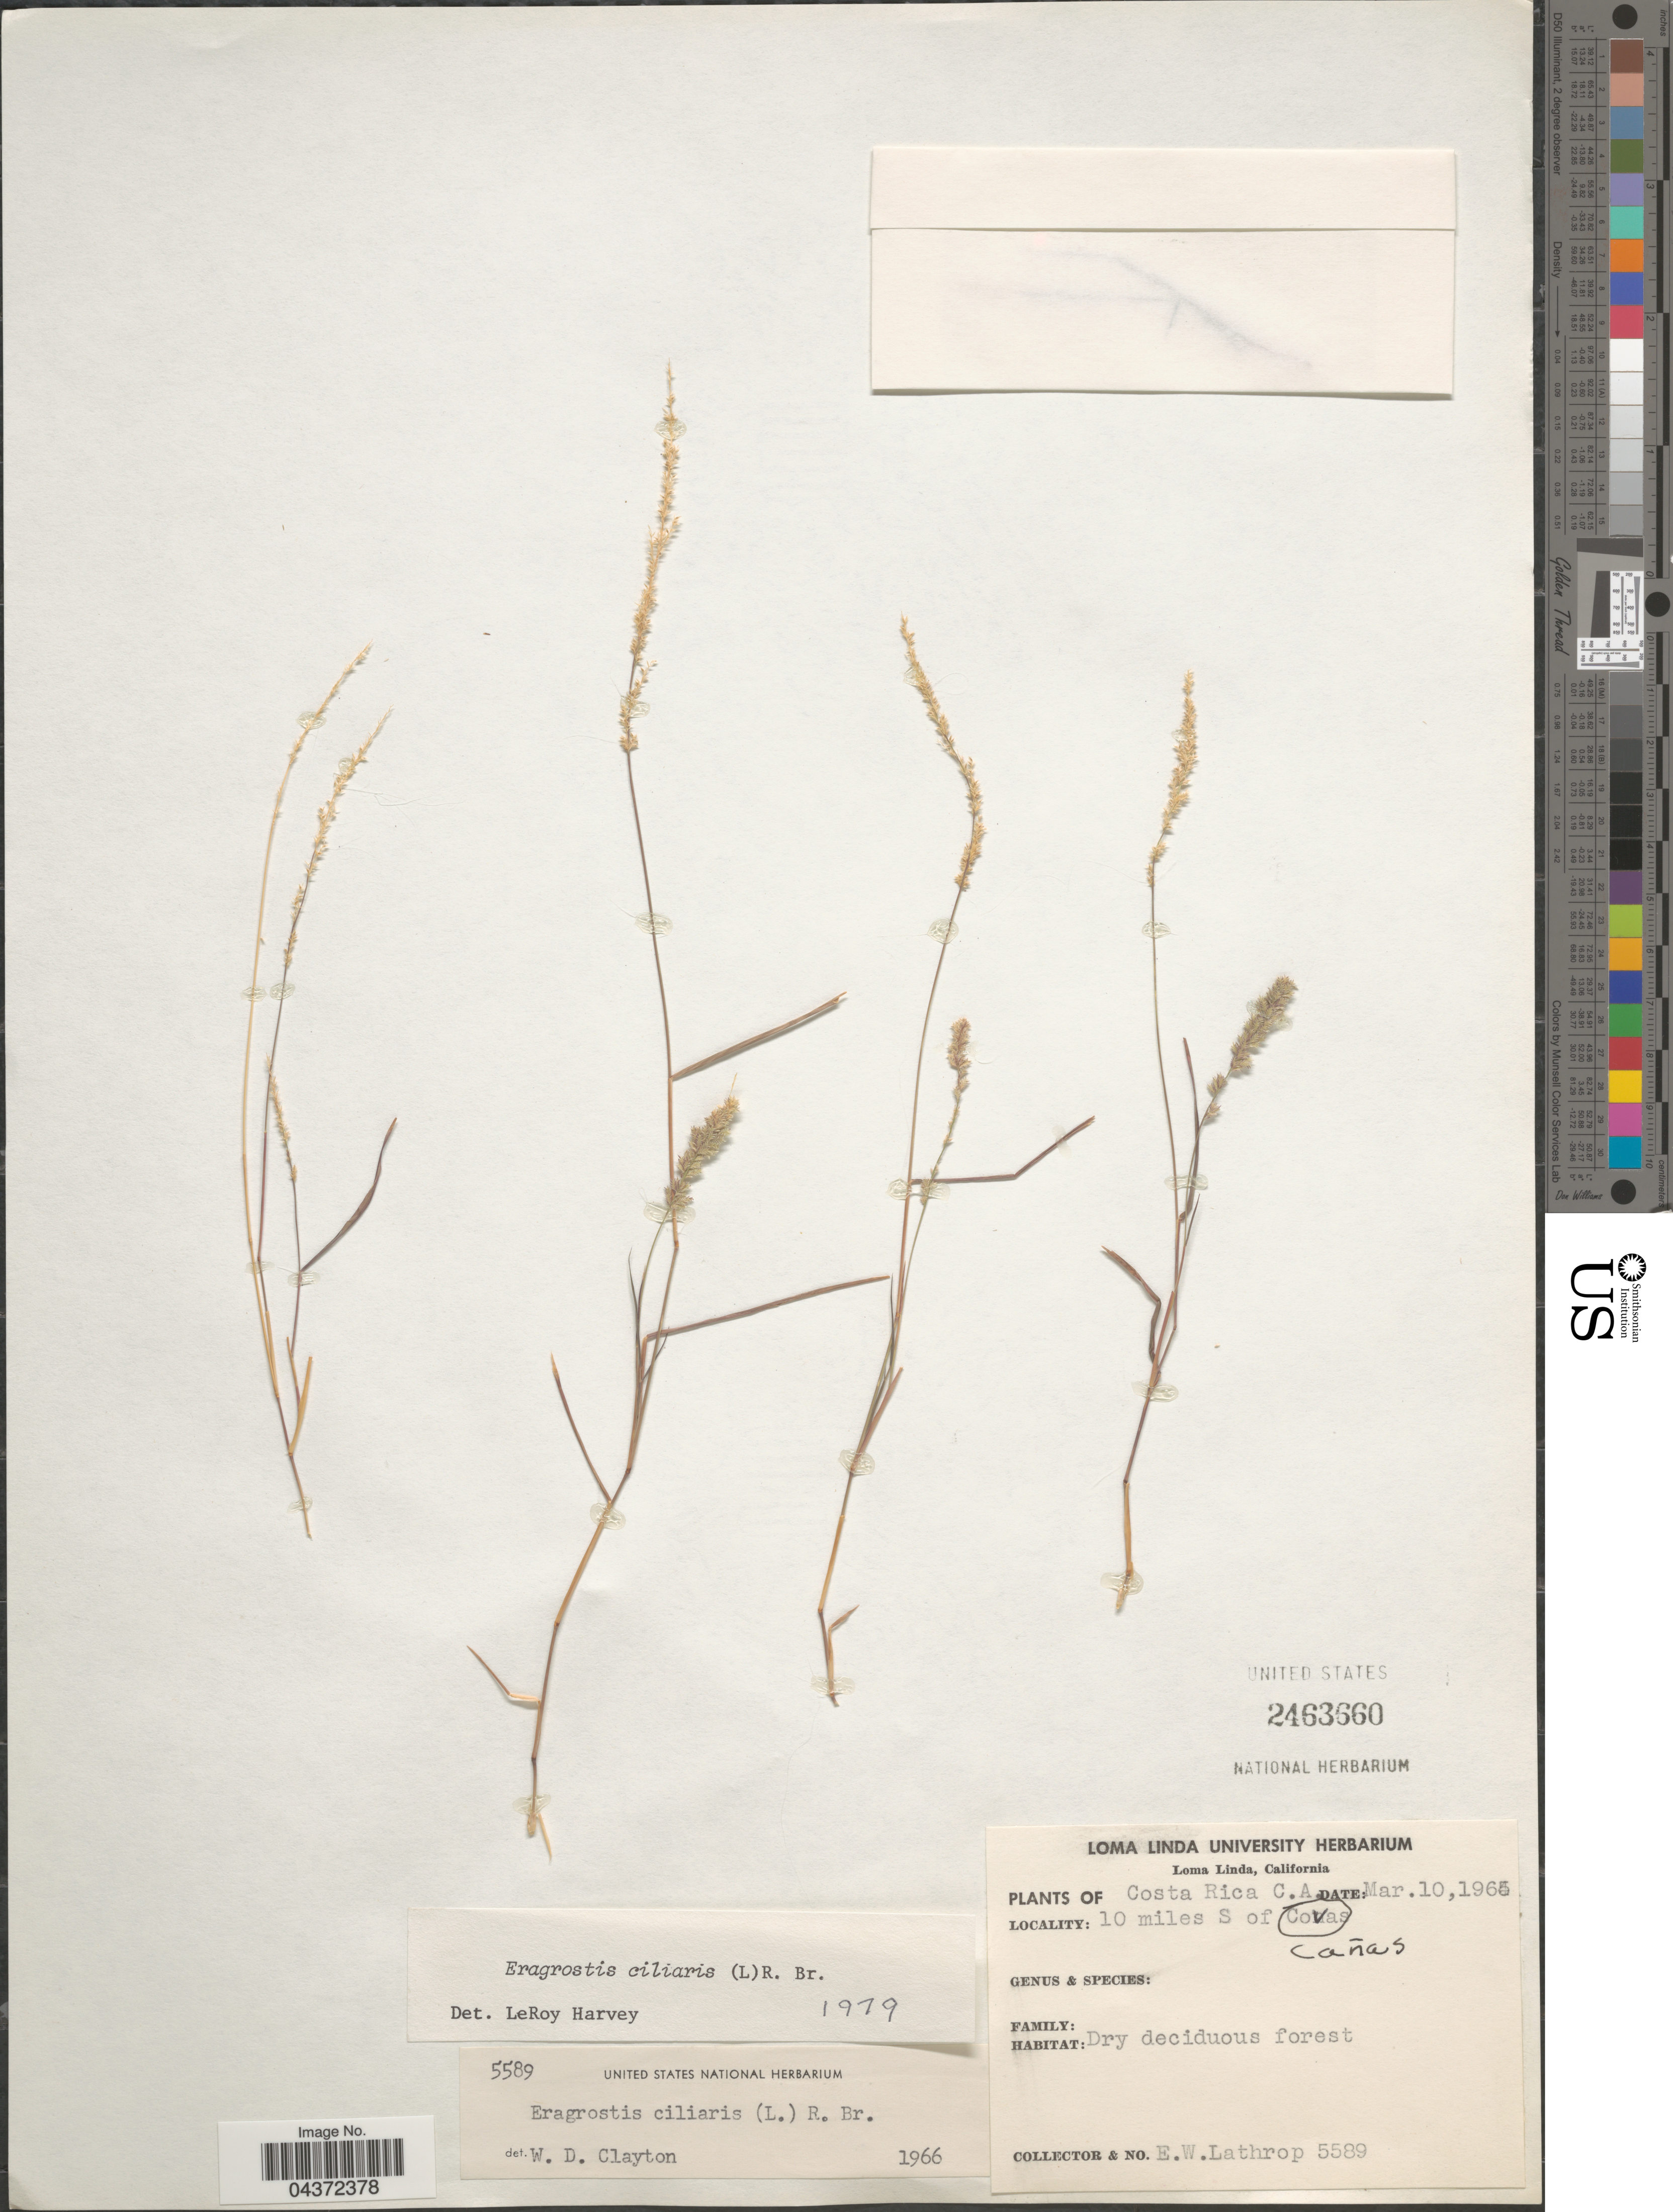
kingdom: Plantae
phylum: Tracheophyta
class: Liliopsida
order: Poales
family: Poaceae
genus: Eragrostis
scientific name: Eragrostis ciliaris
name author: (L.) R. Br.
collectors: E. W. Lathrop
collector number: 5589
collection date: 1965-03-10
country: Costa Rica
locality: Costa Rica C.A. 10 miles S of Cañas.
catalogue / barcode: US 2463660